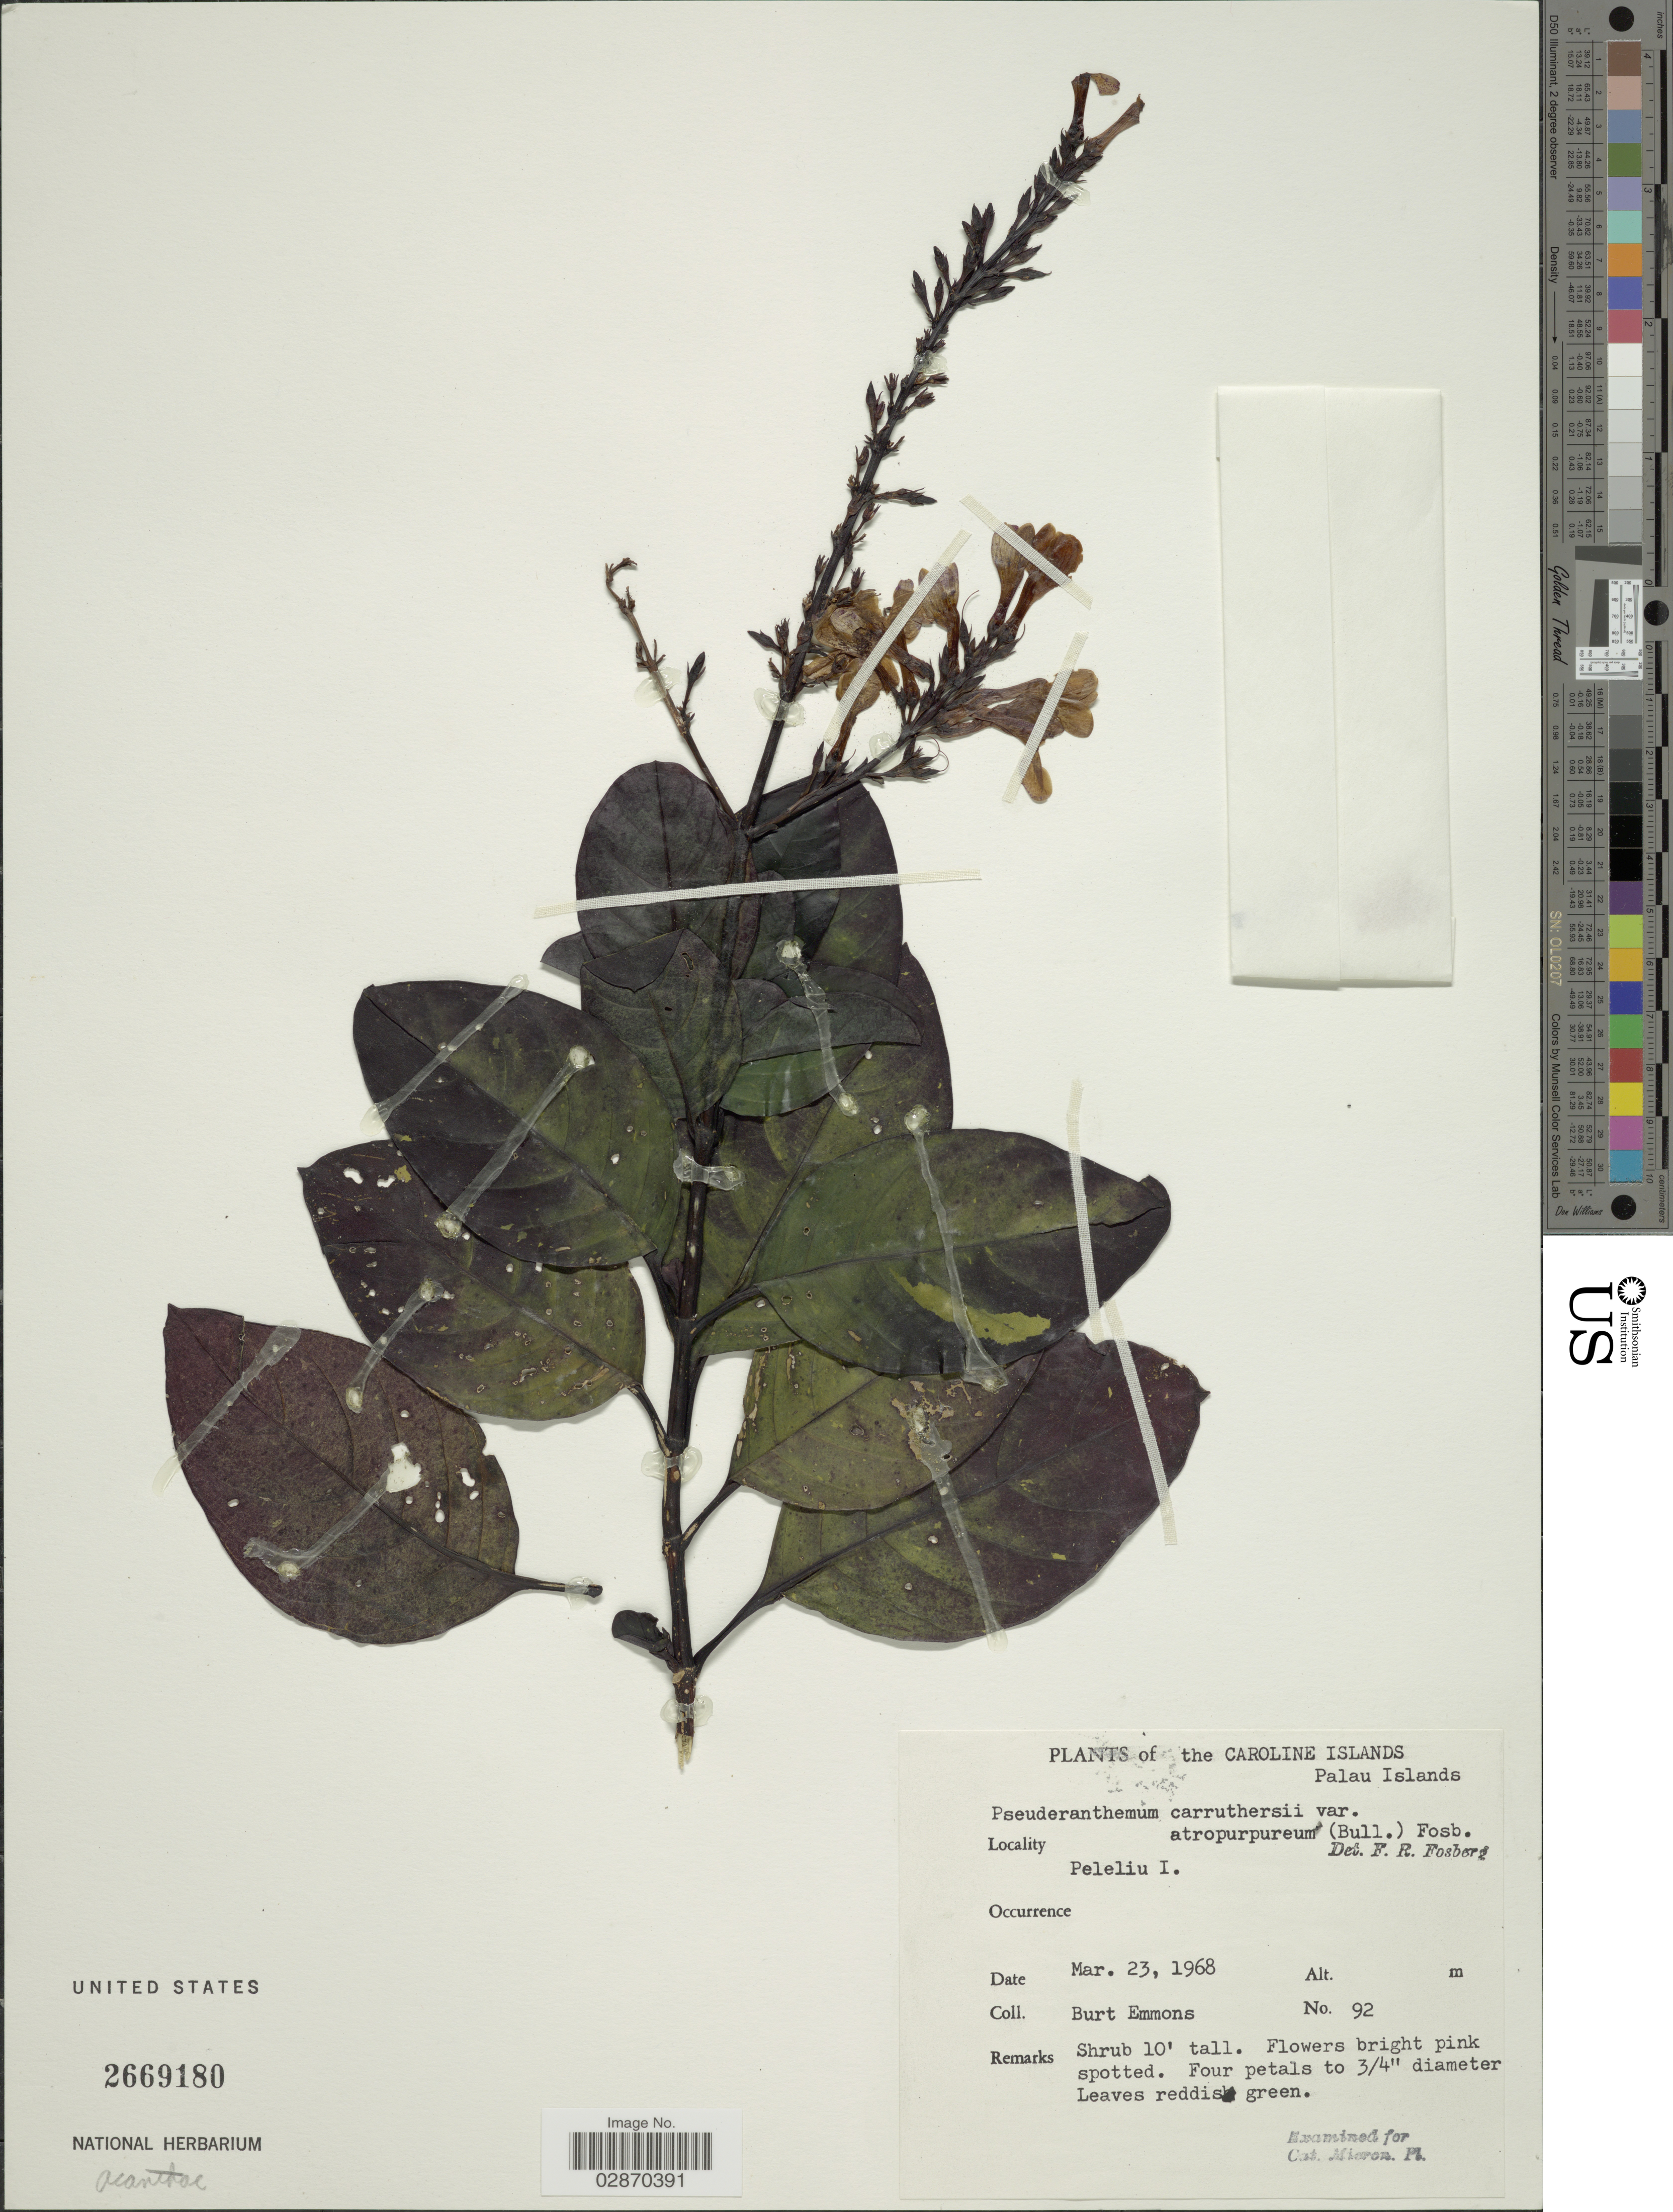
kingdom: Plantae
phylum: Tracheophyta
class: Magnoliopsida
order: Lamiales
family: Acanthaceae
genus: Pseuderanthemum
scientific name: Pseuderanthemum carruthersii var. atropurpureum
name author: (W. Bull) Fosberg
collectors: B. Emmons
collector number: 92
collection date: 1968-03-23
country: Palau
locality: Caroline Islands. Palau Islands. Peleliu I.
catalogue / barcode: US 2669180